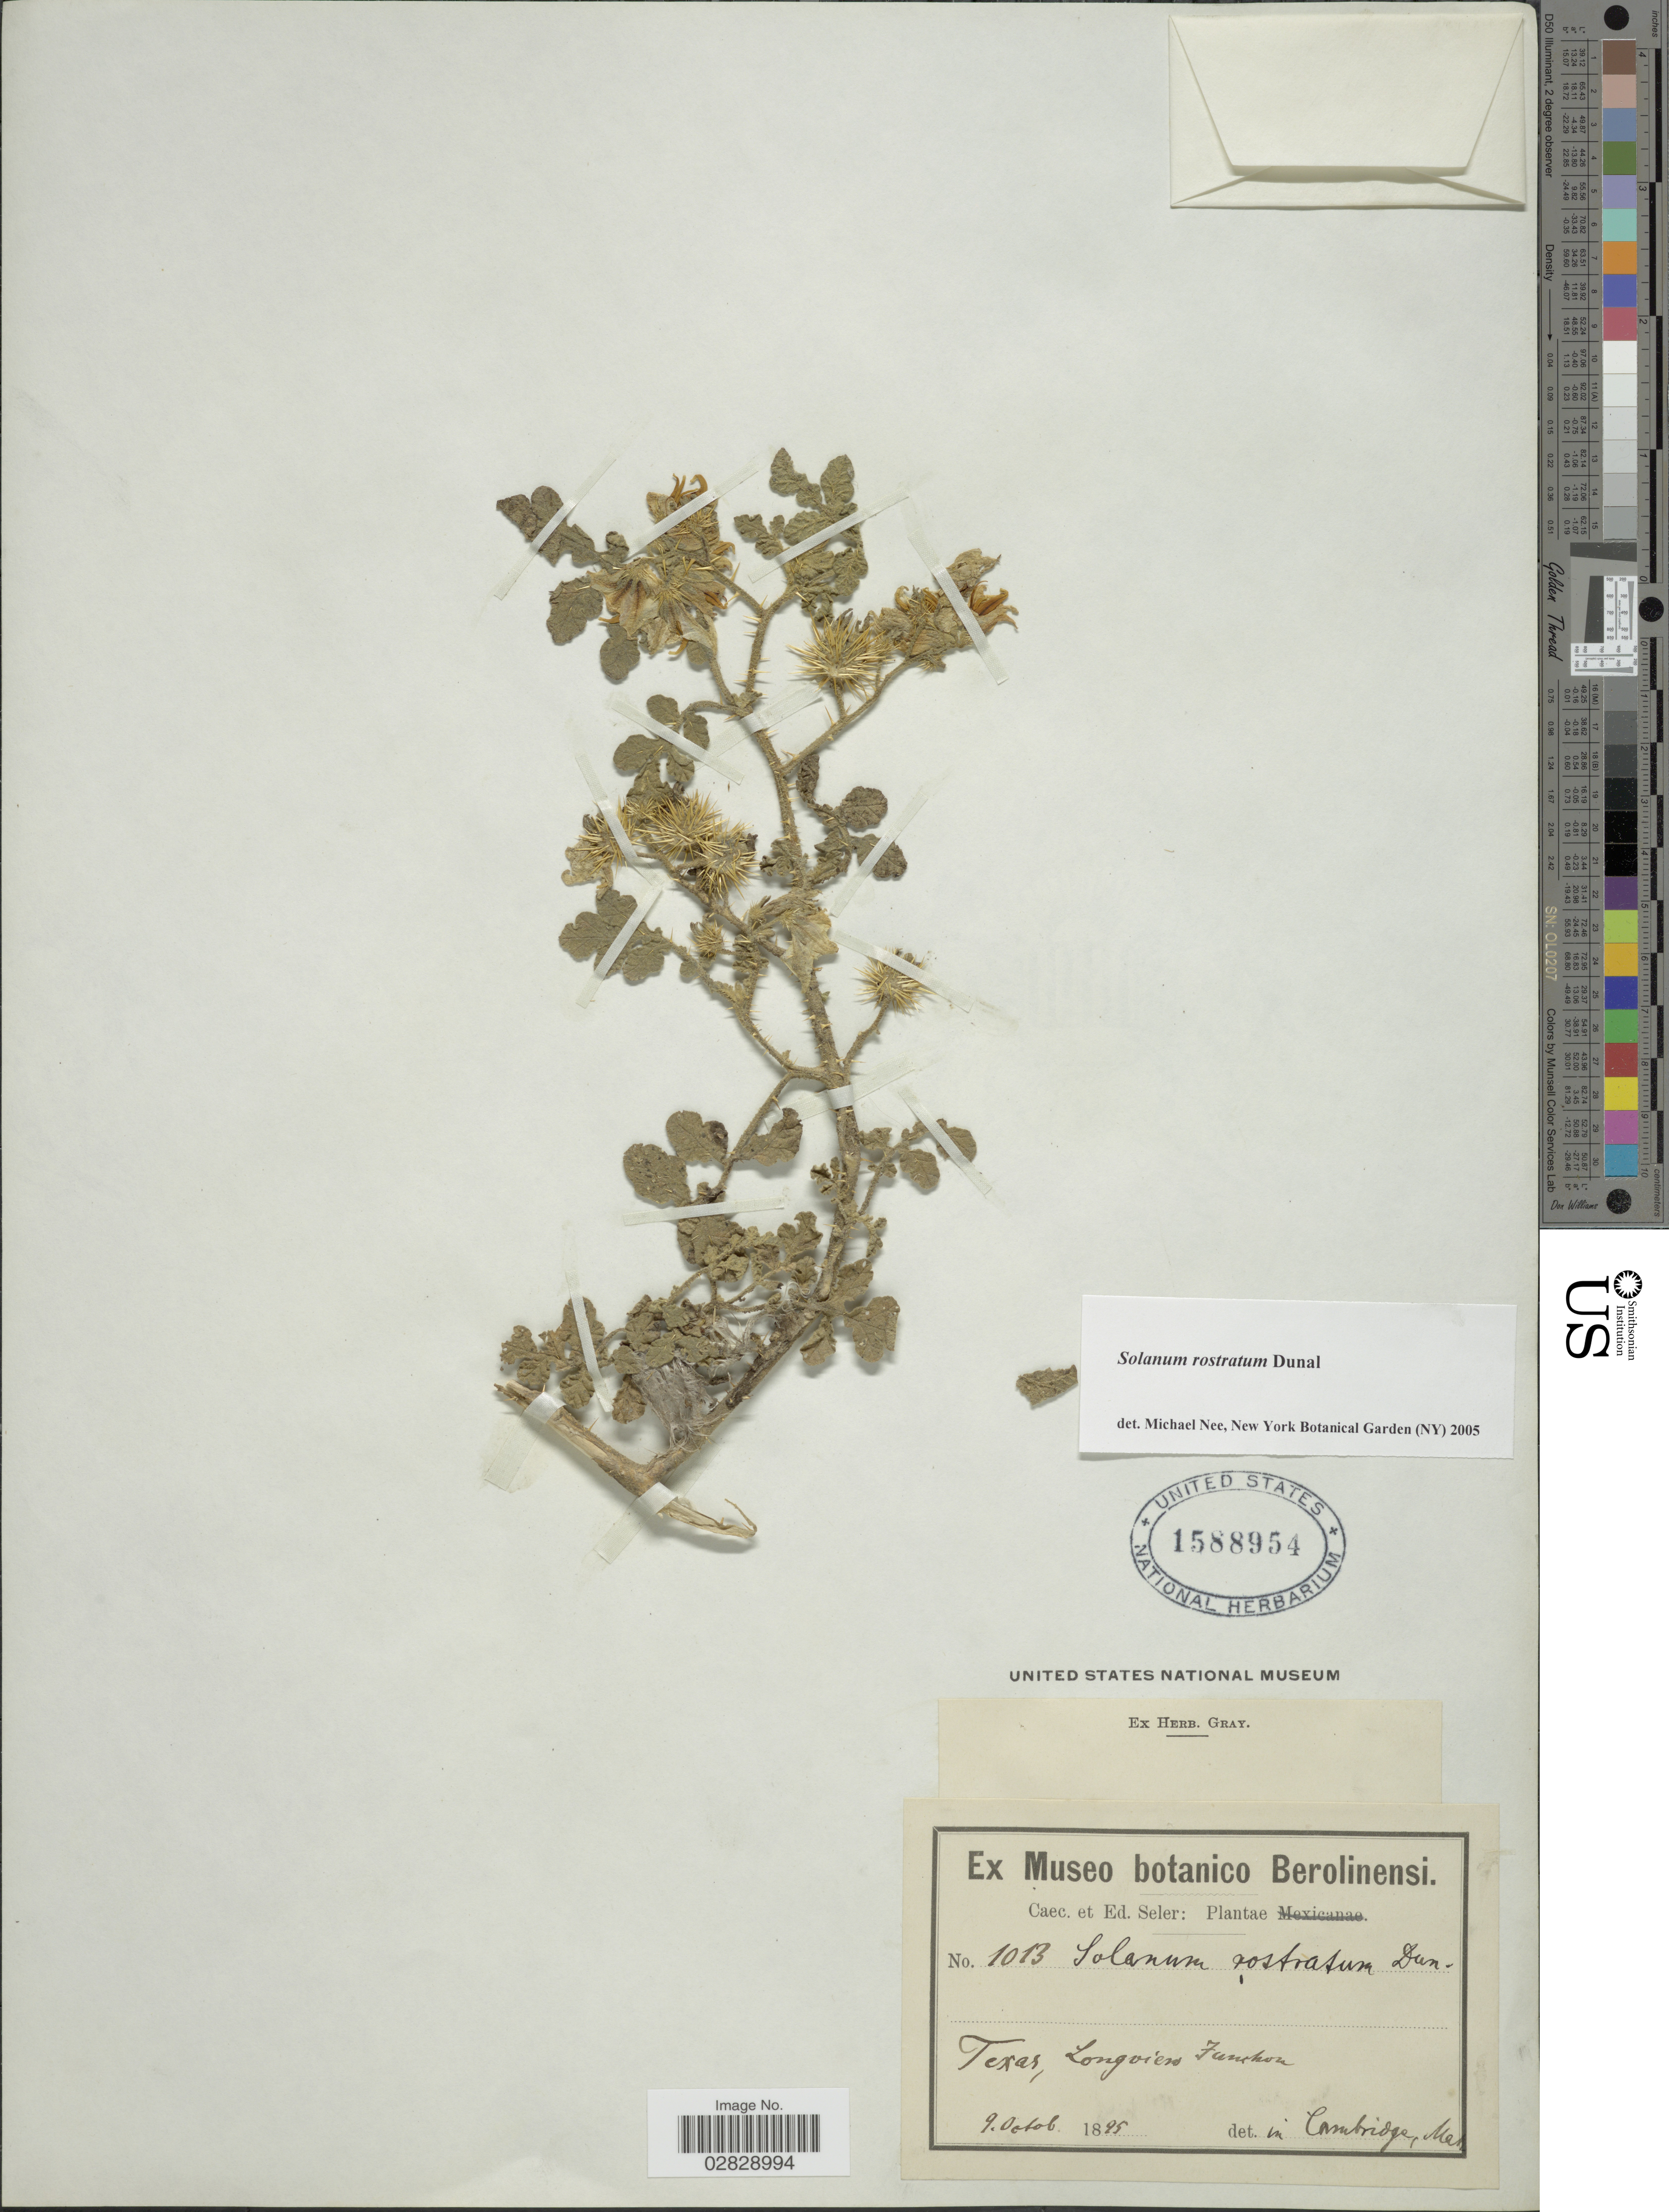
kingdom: Plantae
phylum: Tracheophyta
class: Magnoliopsida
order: Solanales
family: Solanaceae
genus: Solanum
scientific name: Solanum rostratum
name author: Dunal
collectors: ex Caec. et Ed Seler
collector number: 1013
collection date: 1895-10-09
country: United States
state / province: Texas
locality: Longview Fanhorn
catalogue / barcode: US 1588954